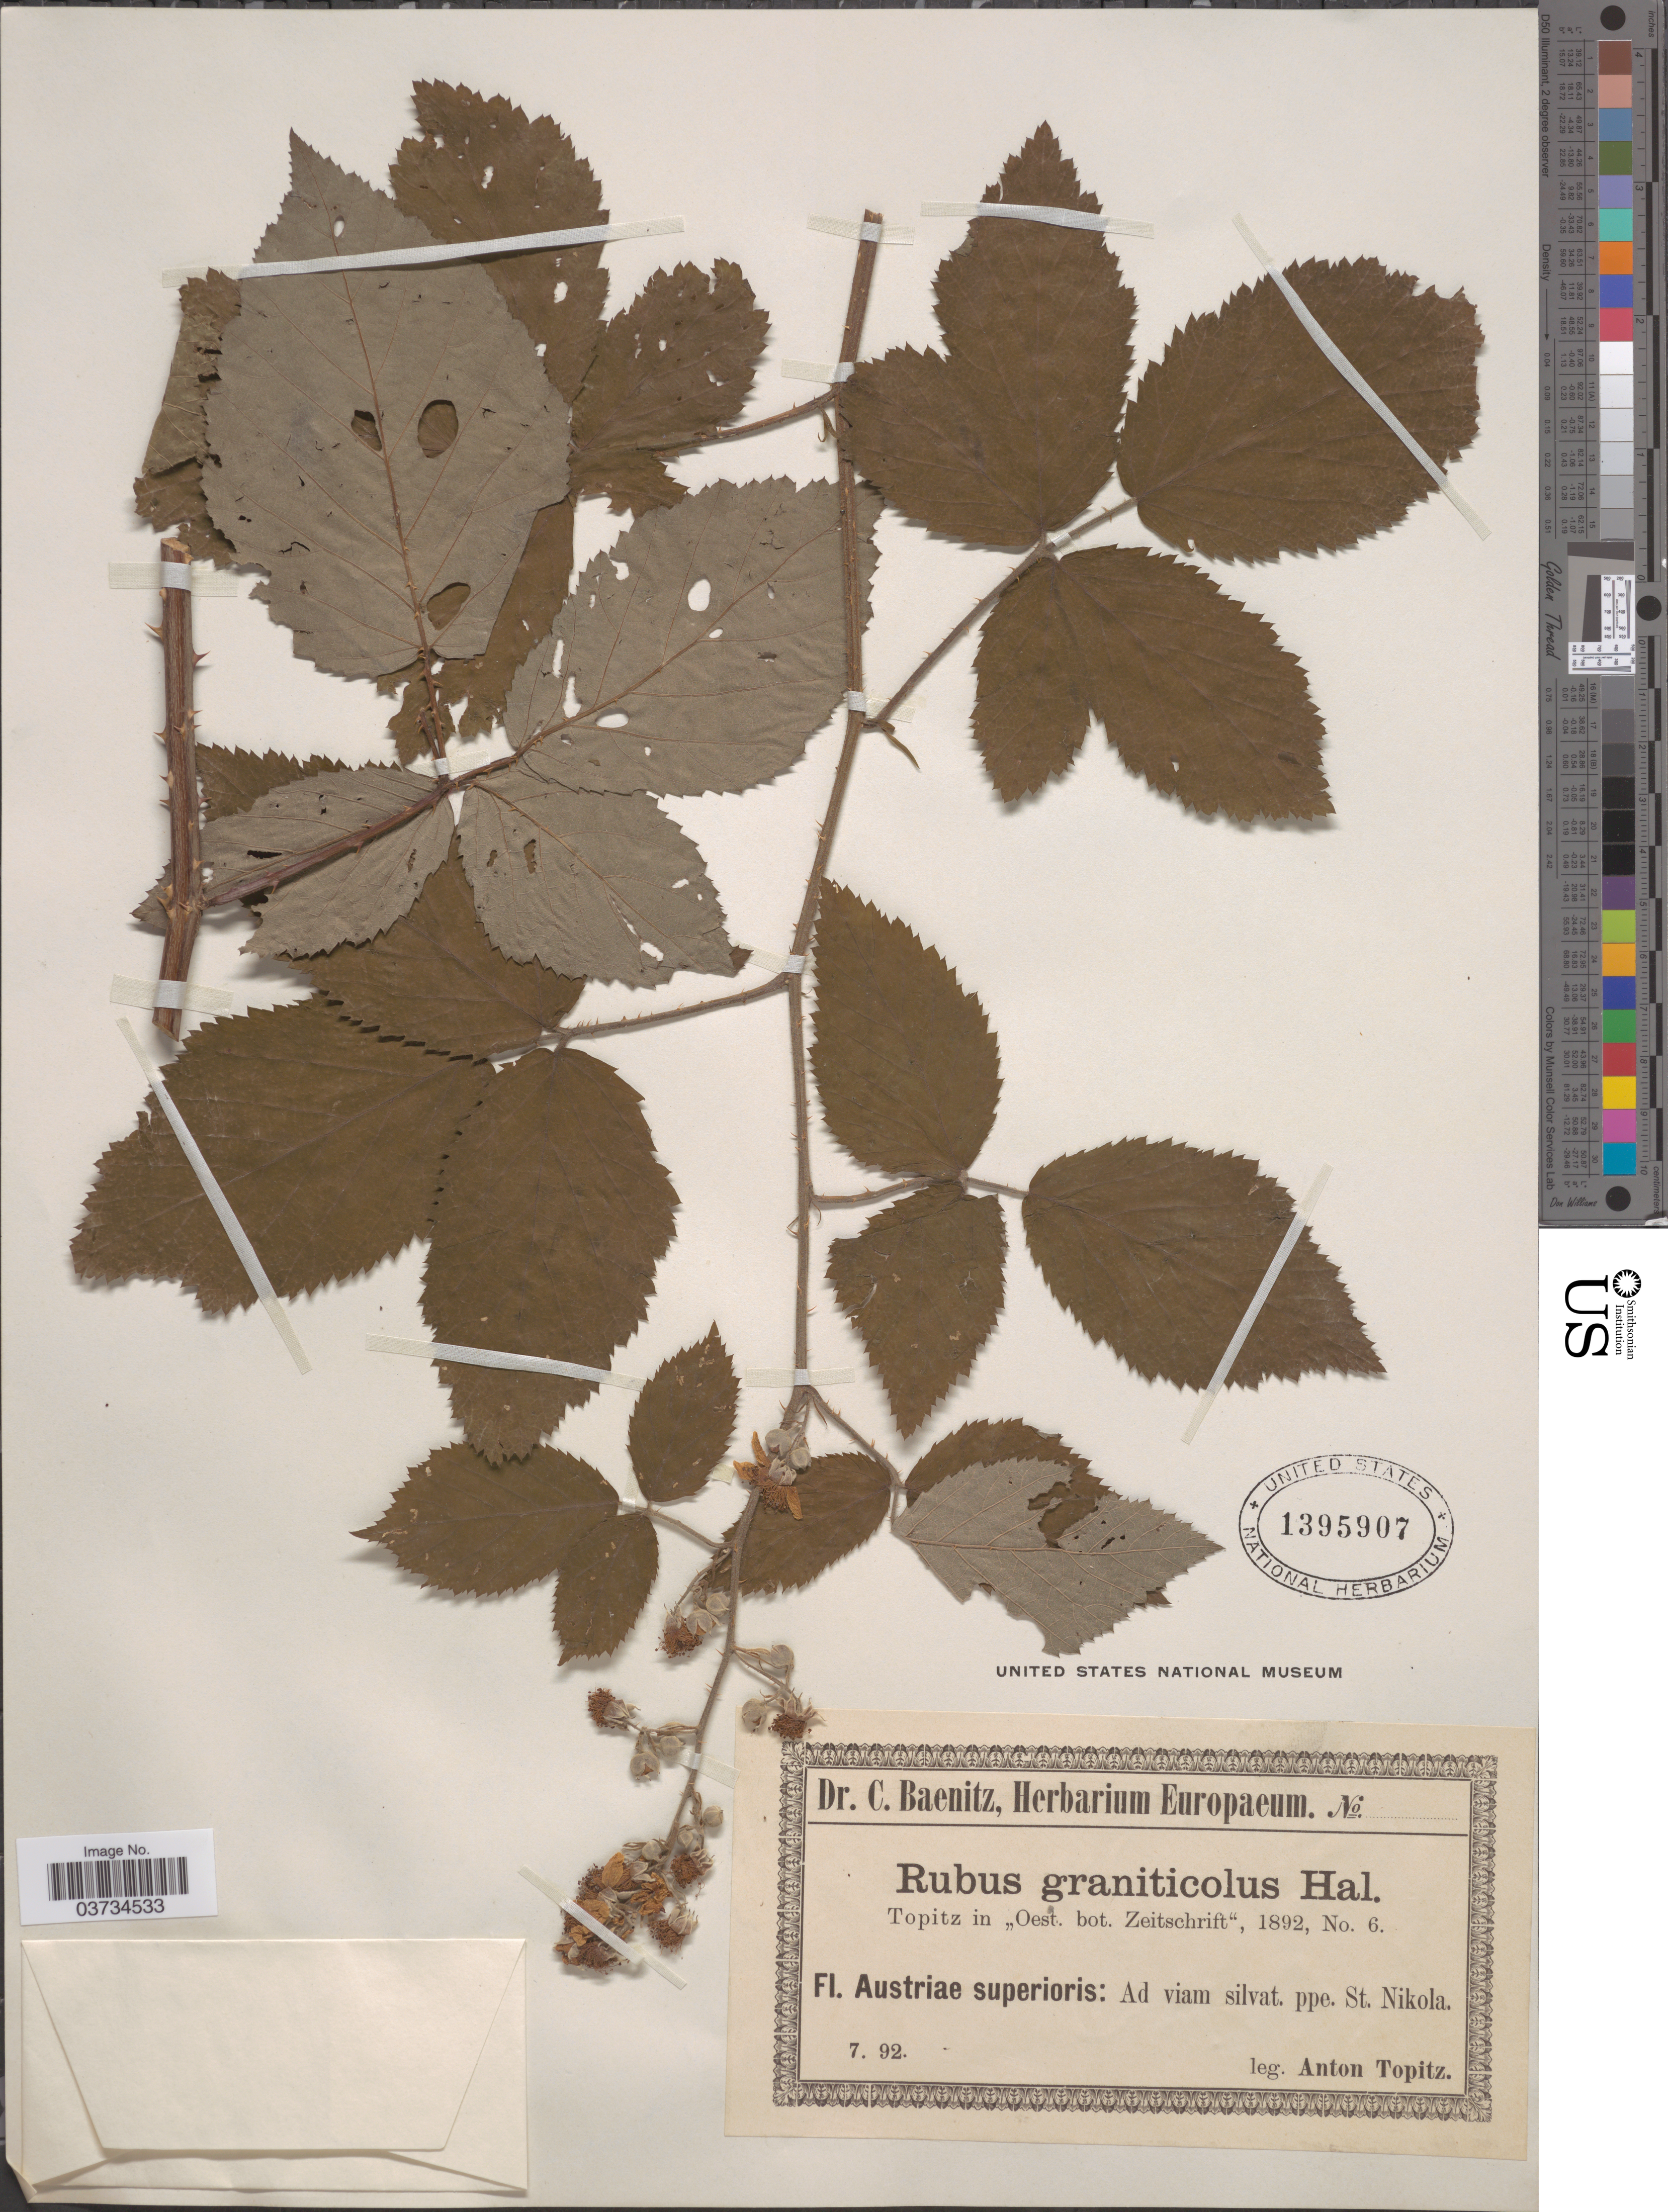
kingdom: Plantae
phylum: Tracheophyta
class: Magnoliopsida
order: Rosales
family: Rosaceae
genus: Rubus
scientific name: Rubus graniticola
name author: Halácsy ex Topitz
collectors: A. Topitz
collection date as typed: Transcribed d/m/y: /7/92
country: Austria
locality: Austriae superioris: Ad viam silvat. ppe. St. Nikola.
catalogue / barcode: US 1395907